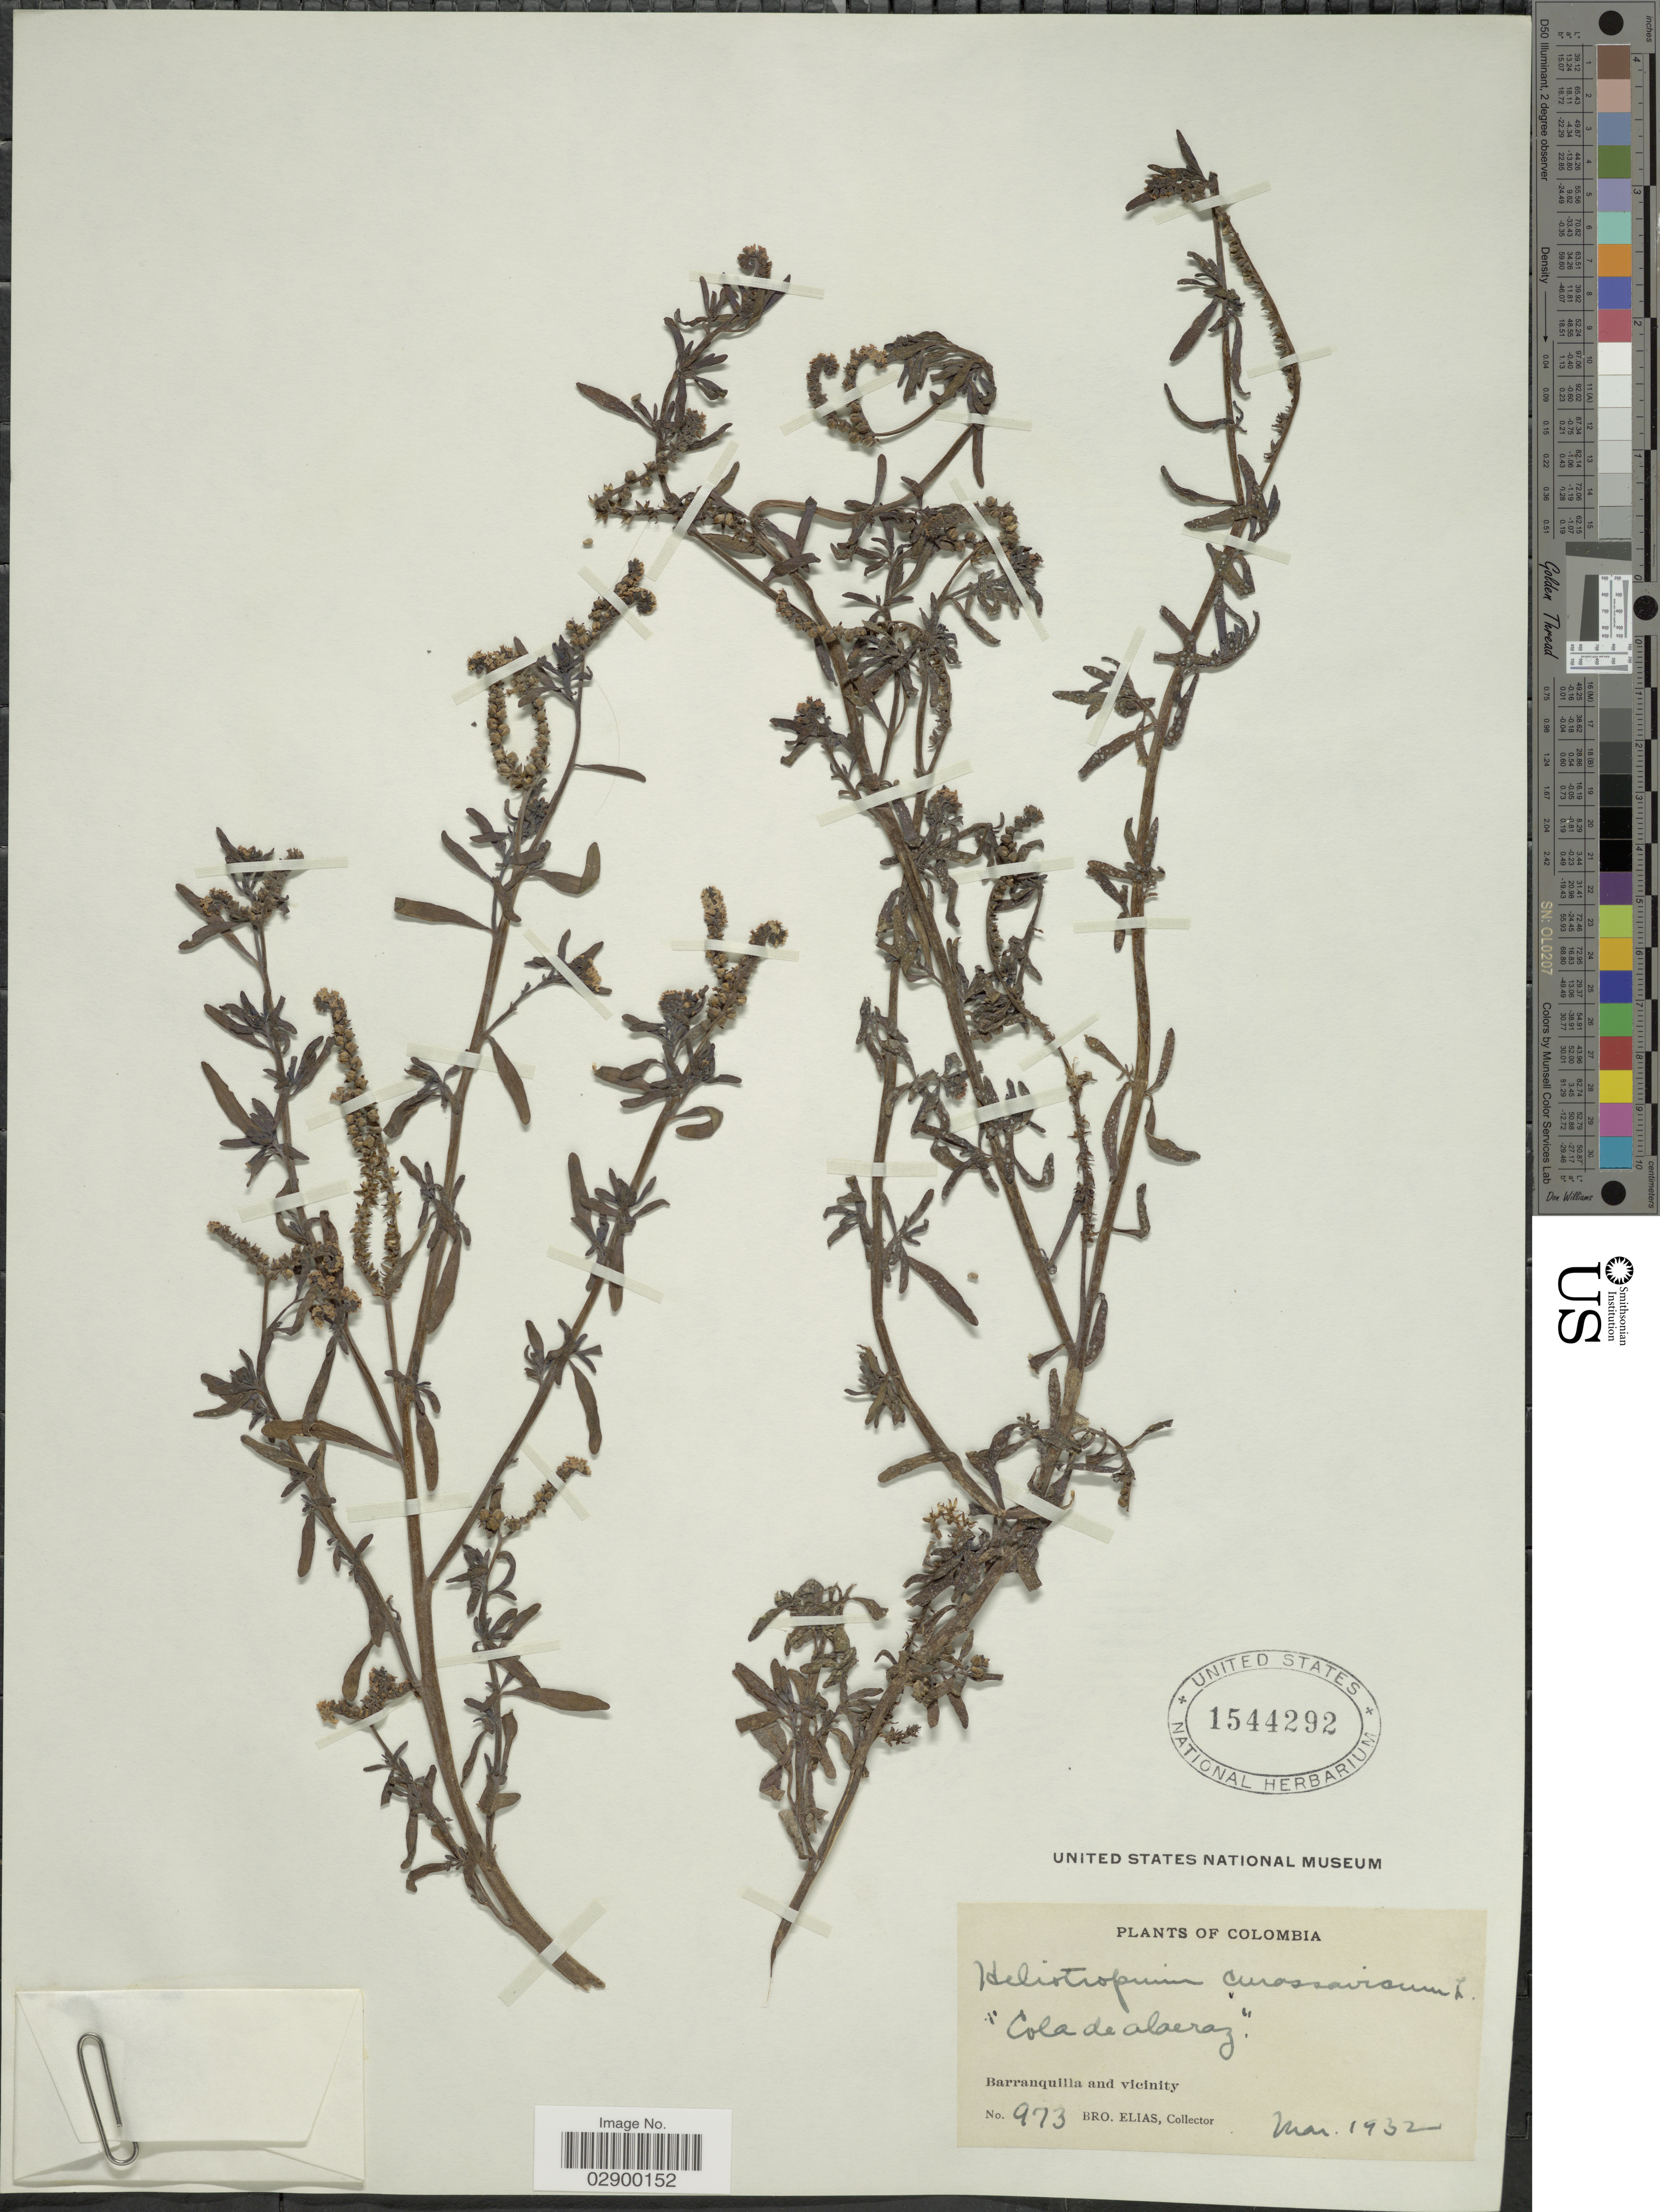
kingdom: Plantae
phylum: Tracheophyta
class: Magnoliopsida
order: Boraginales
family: Heliotropiaceae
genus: Heliotropium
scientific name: Heliotropium curassavicum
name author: L.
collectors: Bro. Elias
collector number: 973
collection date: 1932-03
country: Colombia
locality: Barranquilla and vicinity.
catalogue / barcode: US 1544292